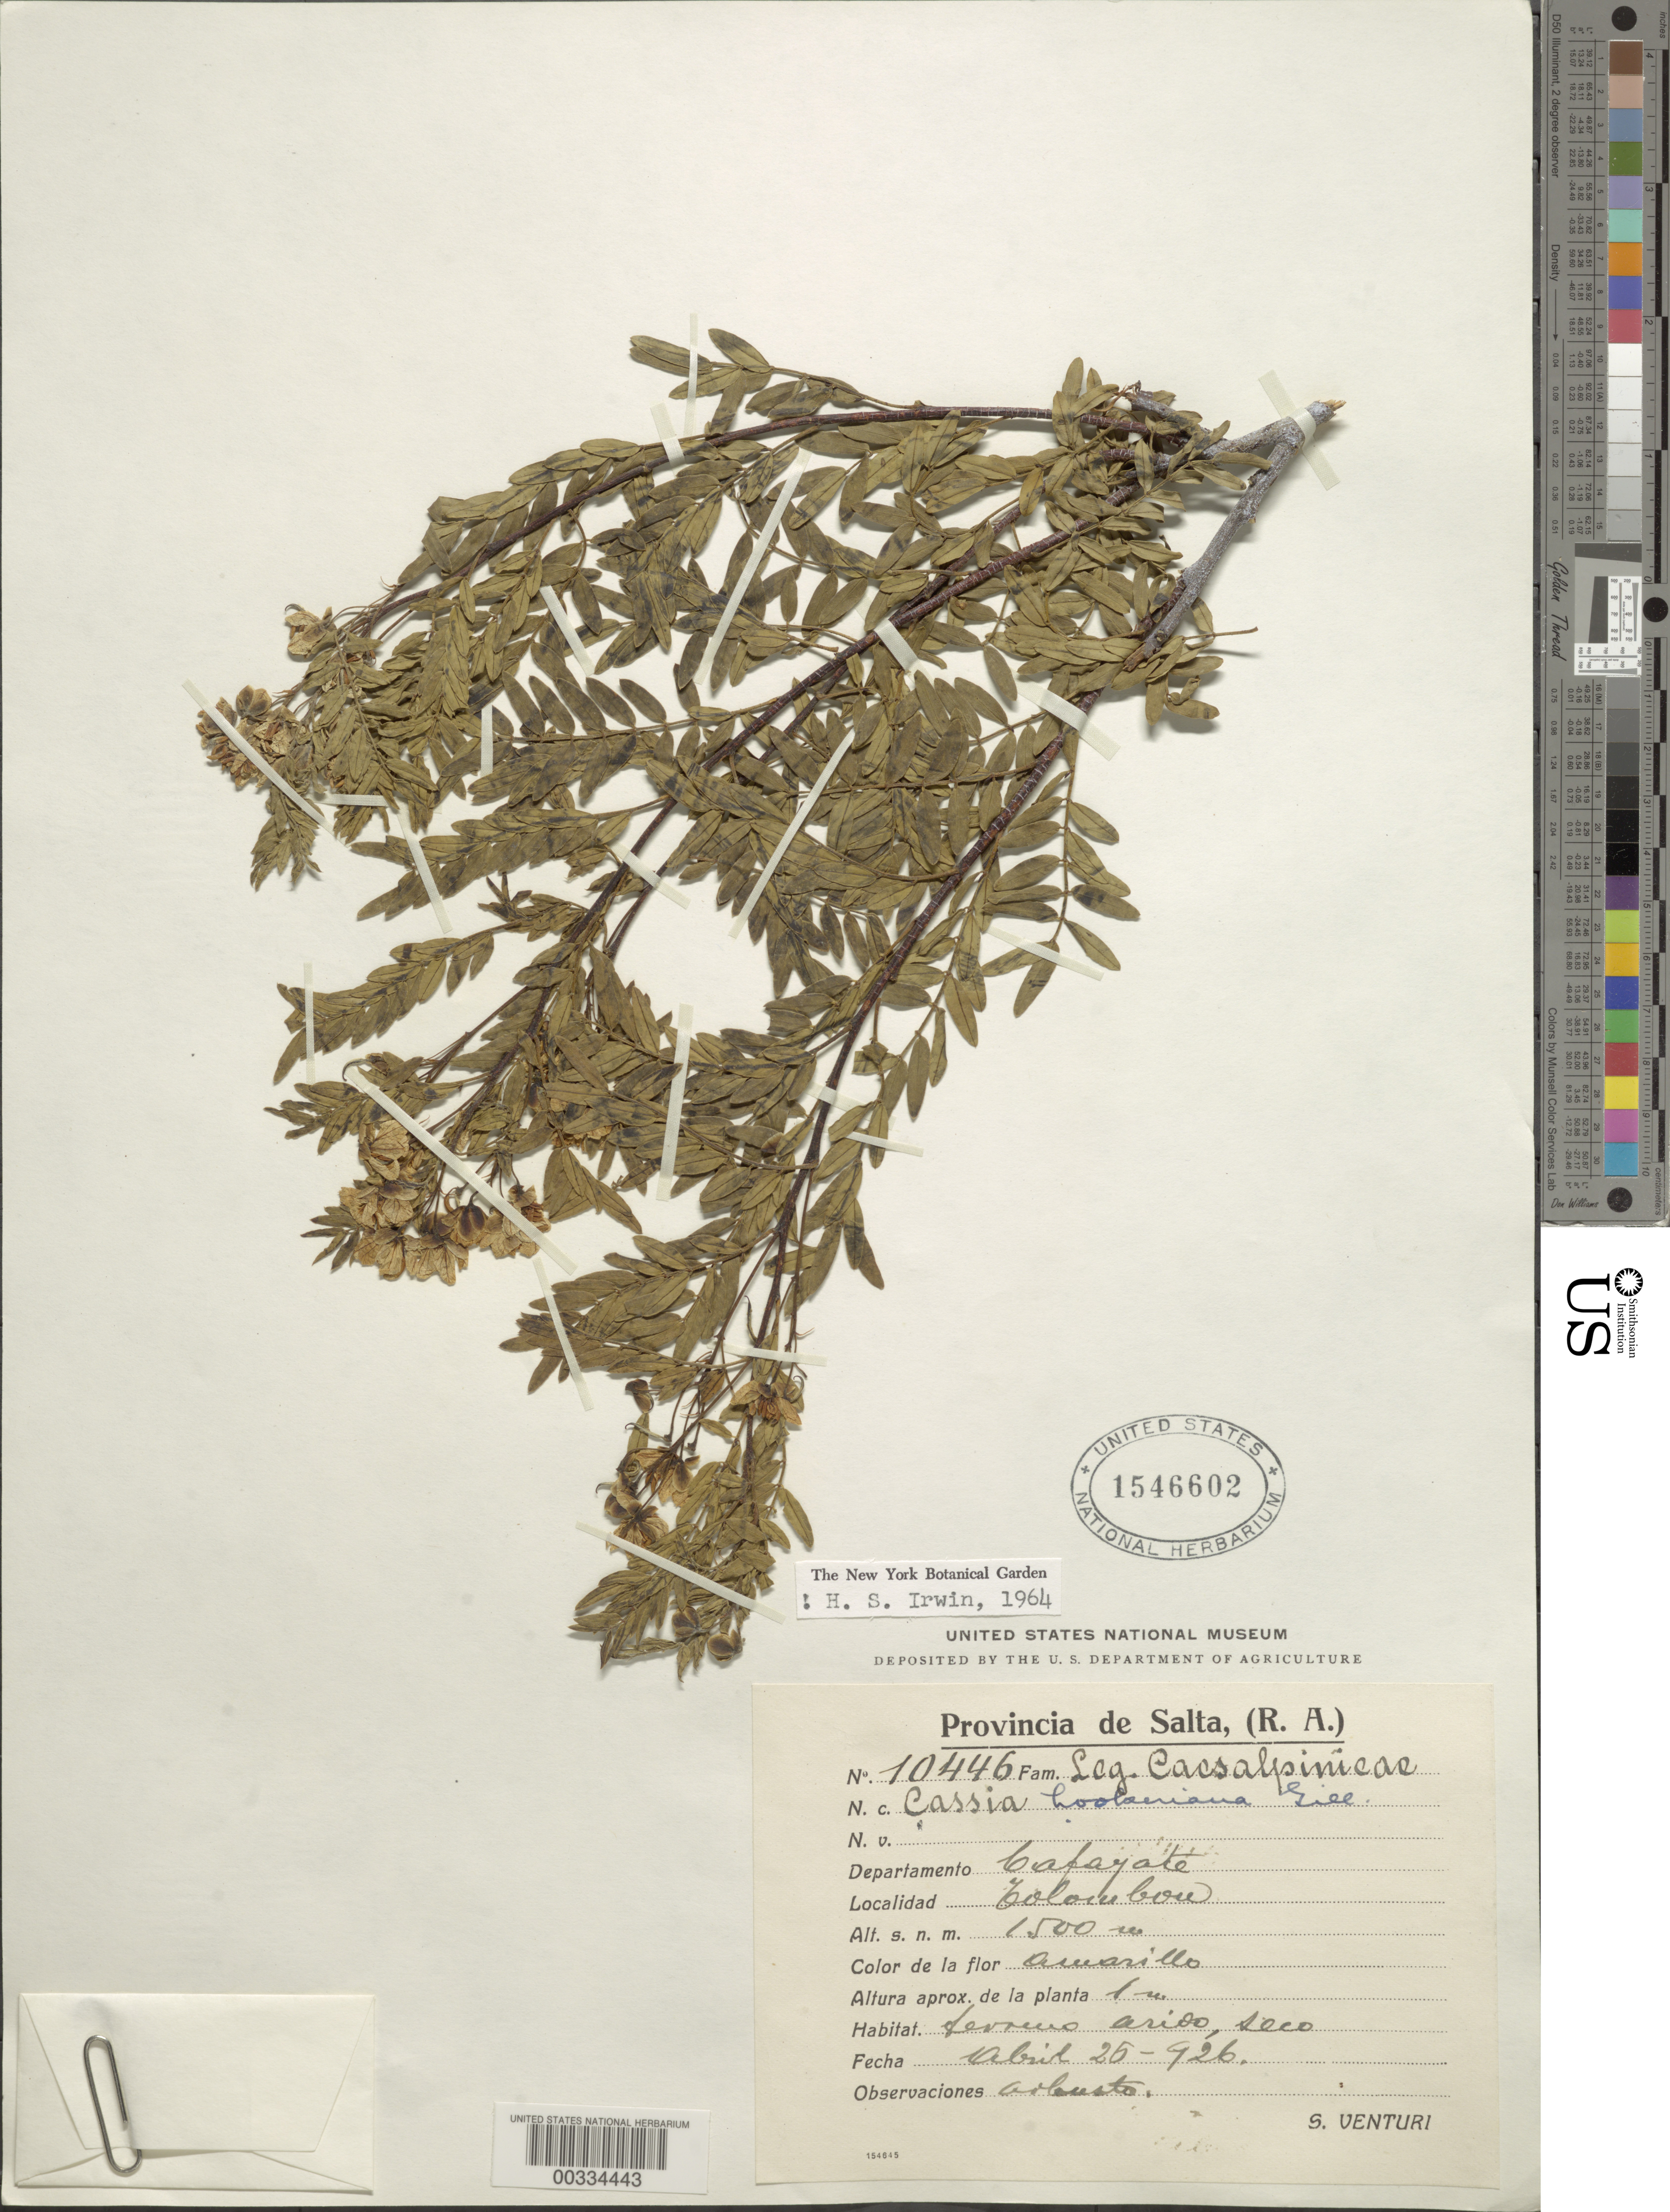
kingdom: Plantae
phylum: Tracheophyta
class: Magnoliopsida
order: Fabales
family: Fabaceae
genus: Senna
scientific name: Senna hookeriana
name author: Vatke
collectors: S. Venturi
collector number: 10446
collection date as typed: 25 Apr 1926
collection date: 1926-04-25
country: Argentina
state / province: Salta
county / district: Cafayate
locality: Tolombon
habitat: Dry, arid ground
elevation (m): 1500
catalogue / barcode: US 1546602